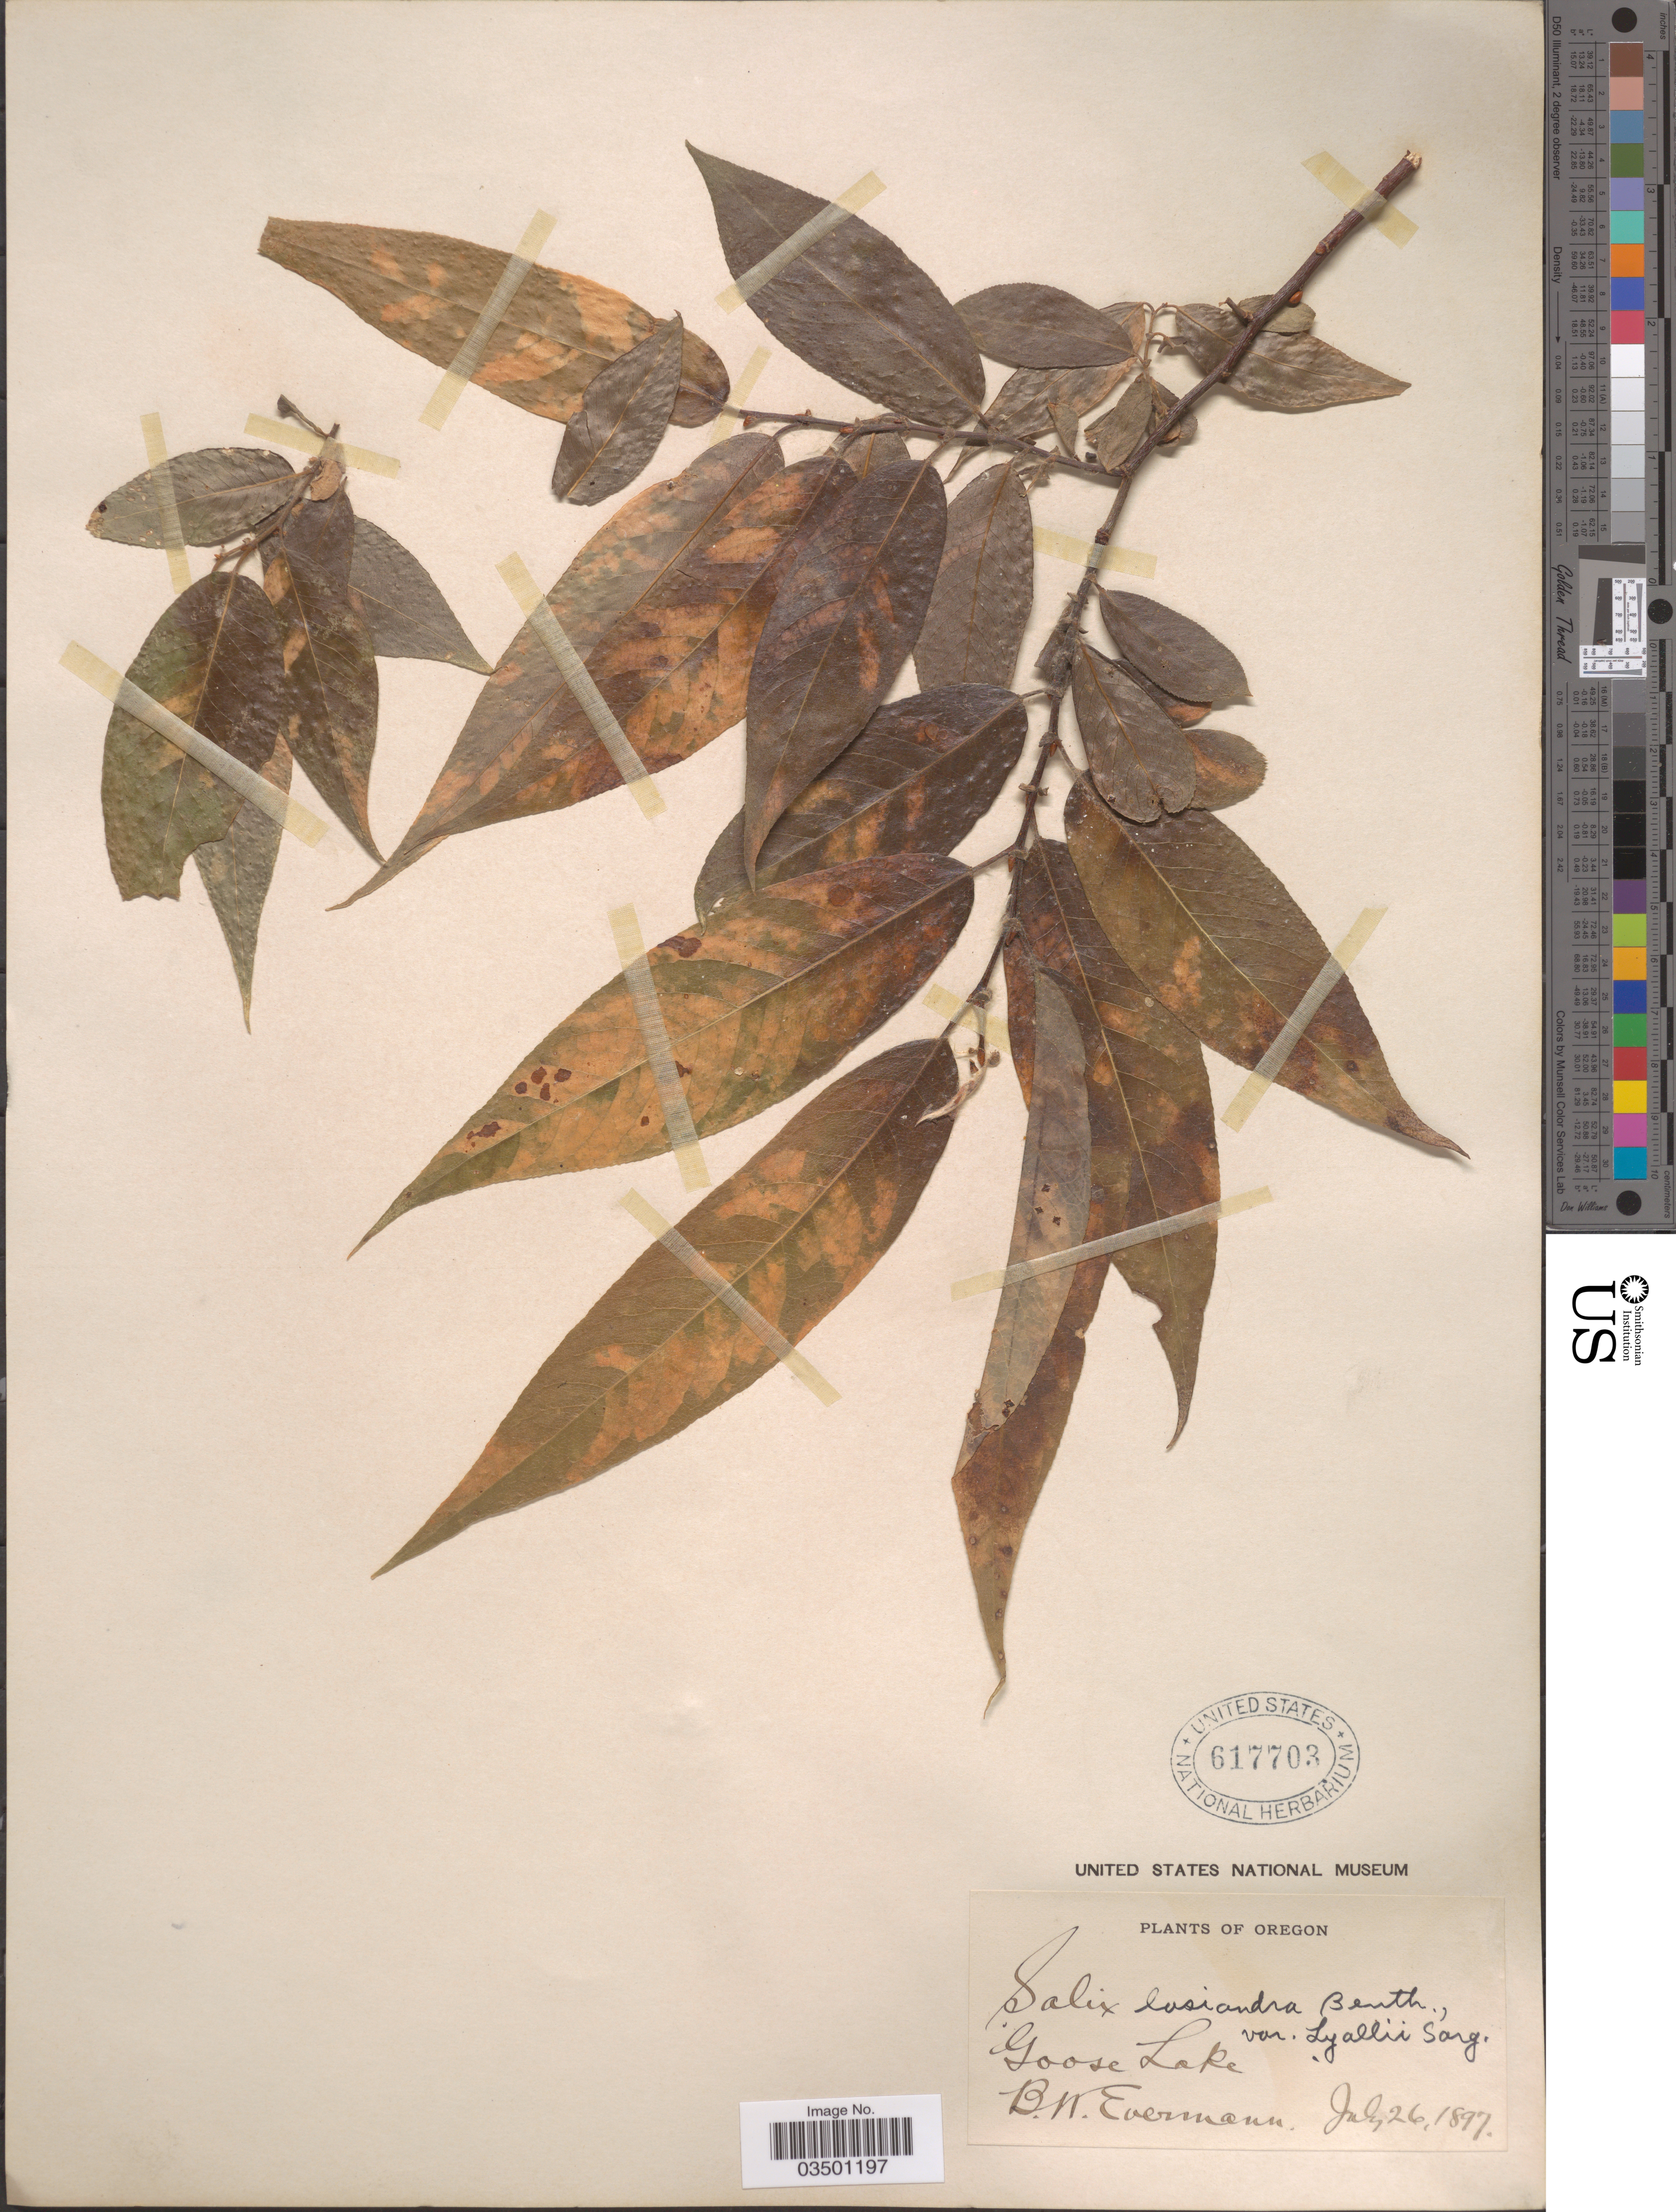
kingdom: Plantae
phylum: Tracheophyta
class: Magnoliopsida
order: Malpighiales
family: Salicaceae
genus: Salix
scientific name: Salix lasiandra var. lyallii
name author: Sarg.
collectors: B. W. Evermann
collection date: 1897-07-26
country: United States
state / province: Oregon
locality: Goose Lake.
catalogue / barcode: US 617703